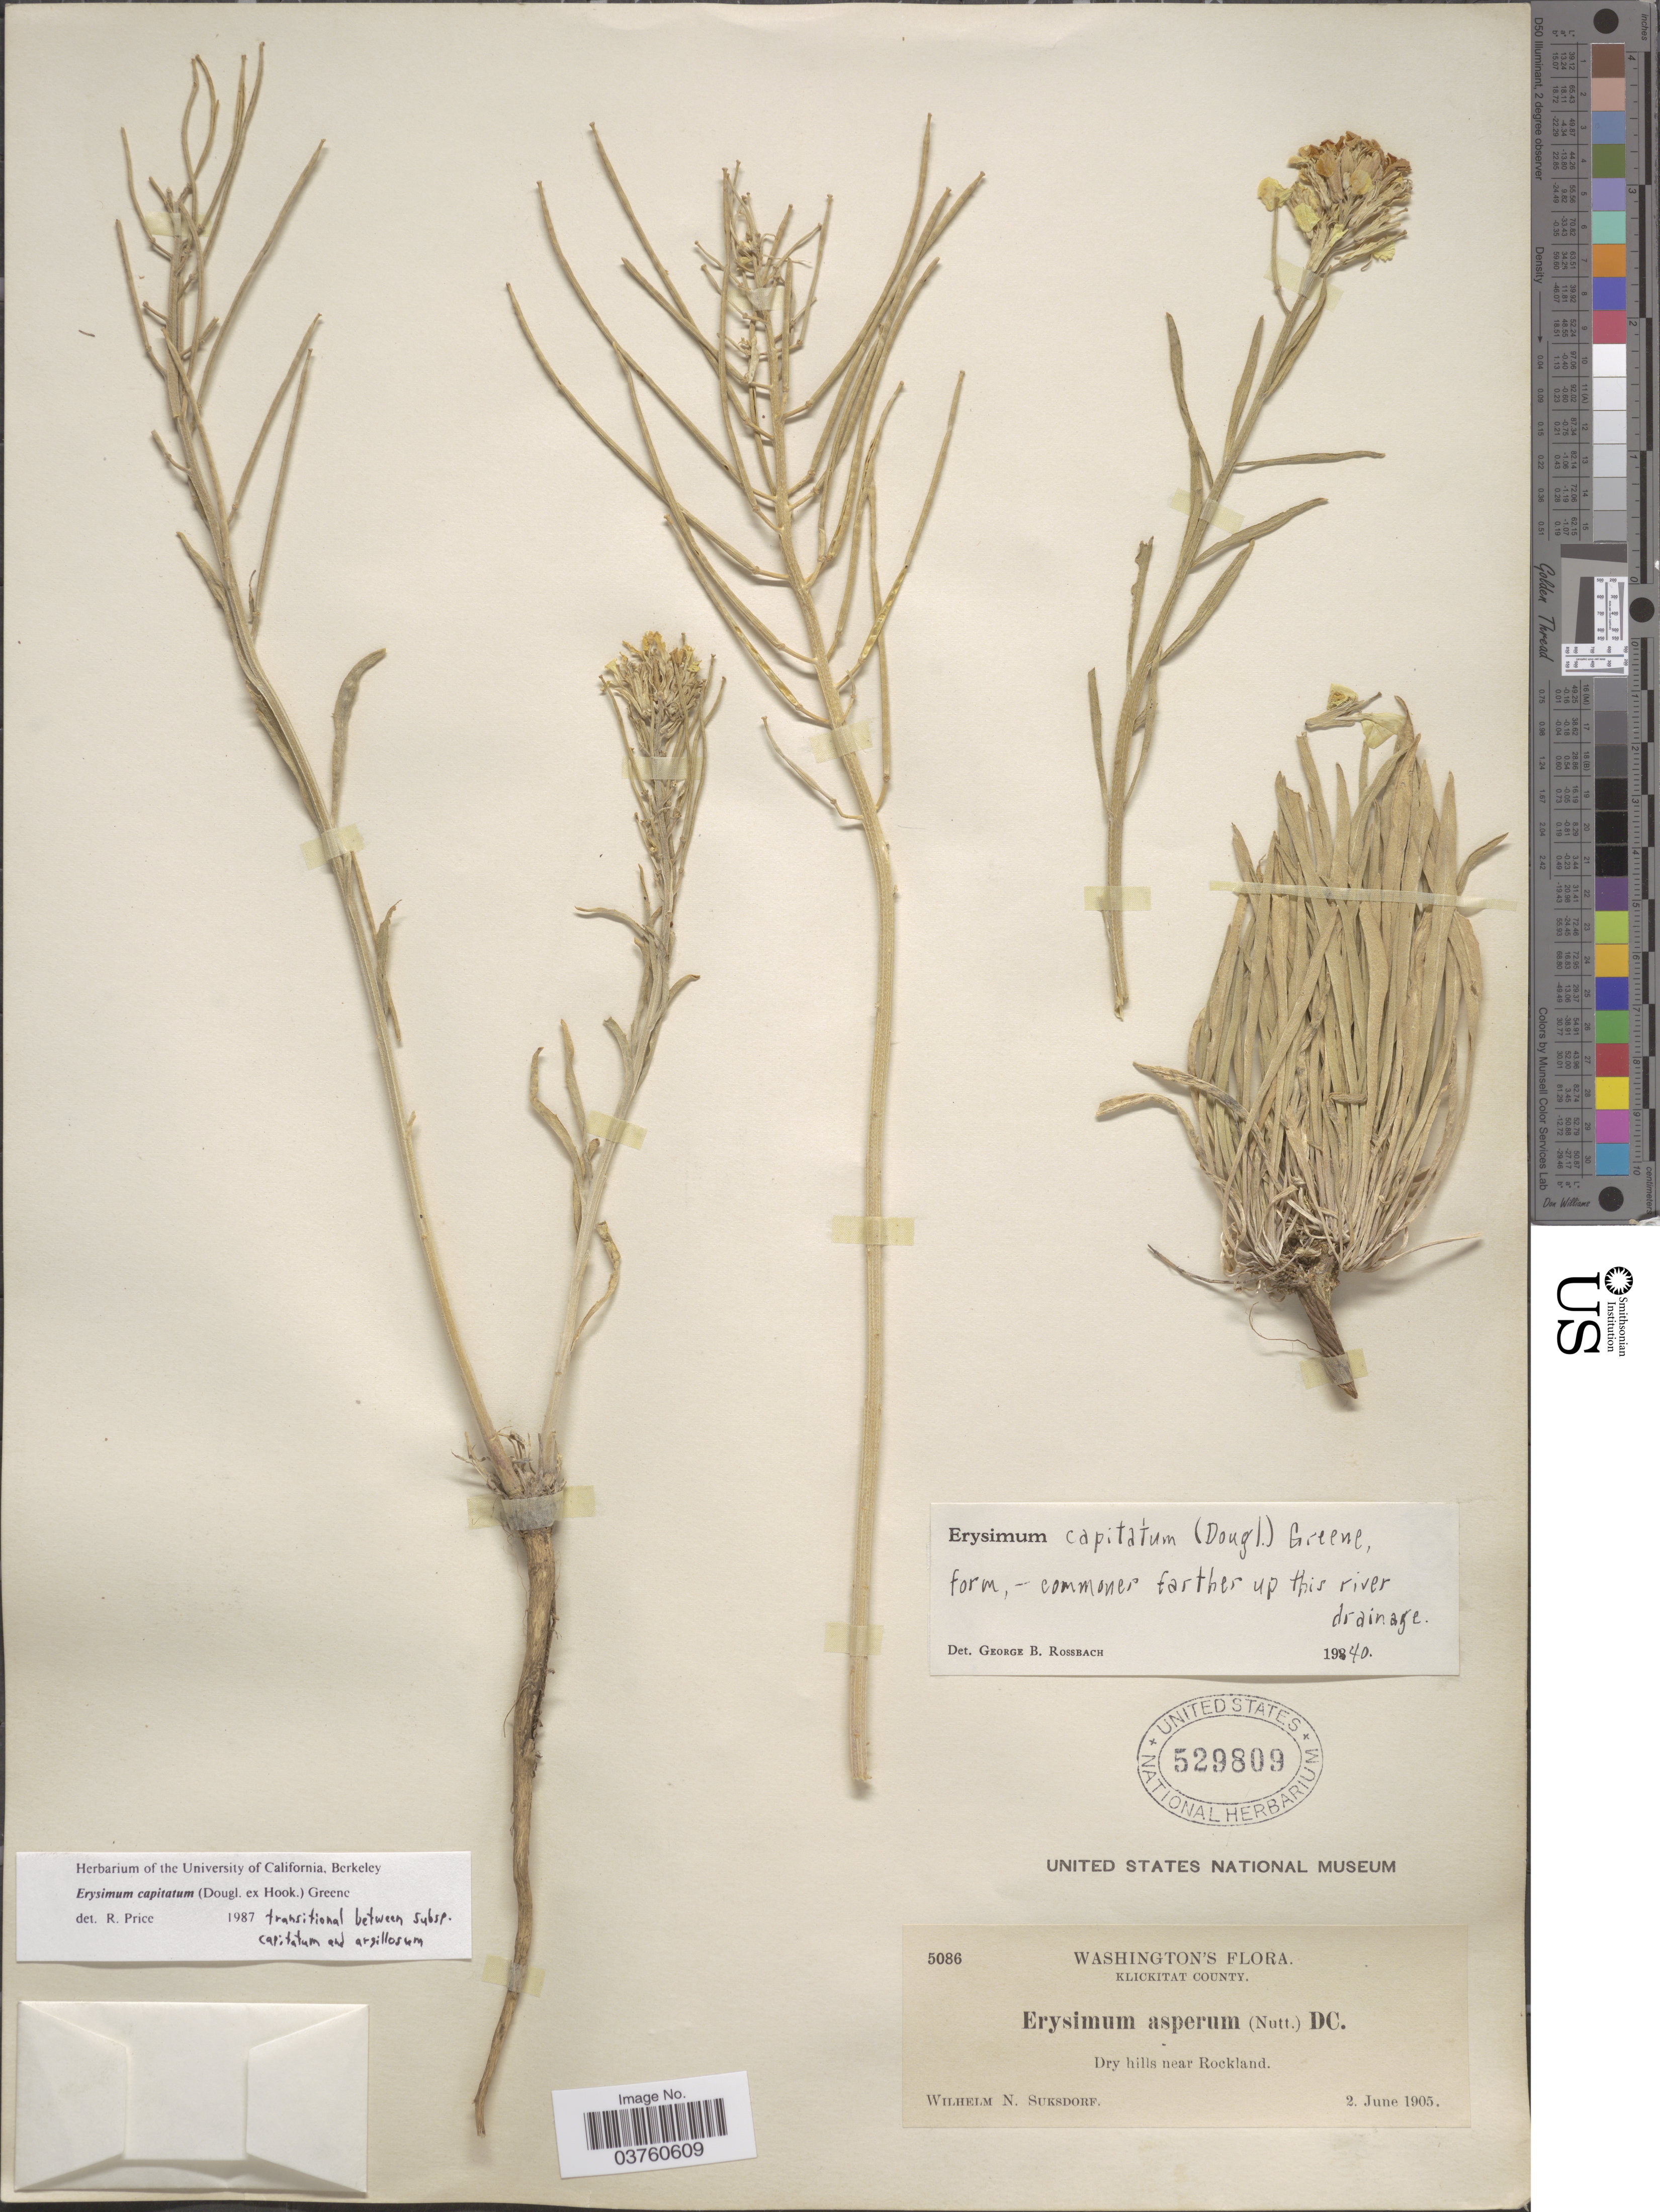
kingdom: Plantae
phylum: Tracheophyta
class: Magnoliopsida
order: Brassicales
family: Brassicaceae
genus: Erysimum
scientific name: Erysimum capitatum subsp. capitatum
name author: (Douglas ex Hook.) Greene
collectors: W. N. Suksdorf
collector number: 5086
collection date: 1905-06-02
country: United States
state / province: Washington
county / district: Klickitat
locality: Klickitat County. Dry hills near Rockland.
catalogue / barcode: US 529809